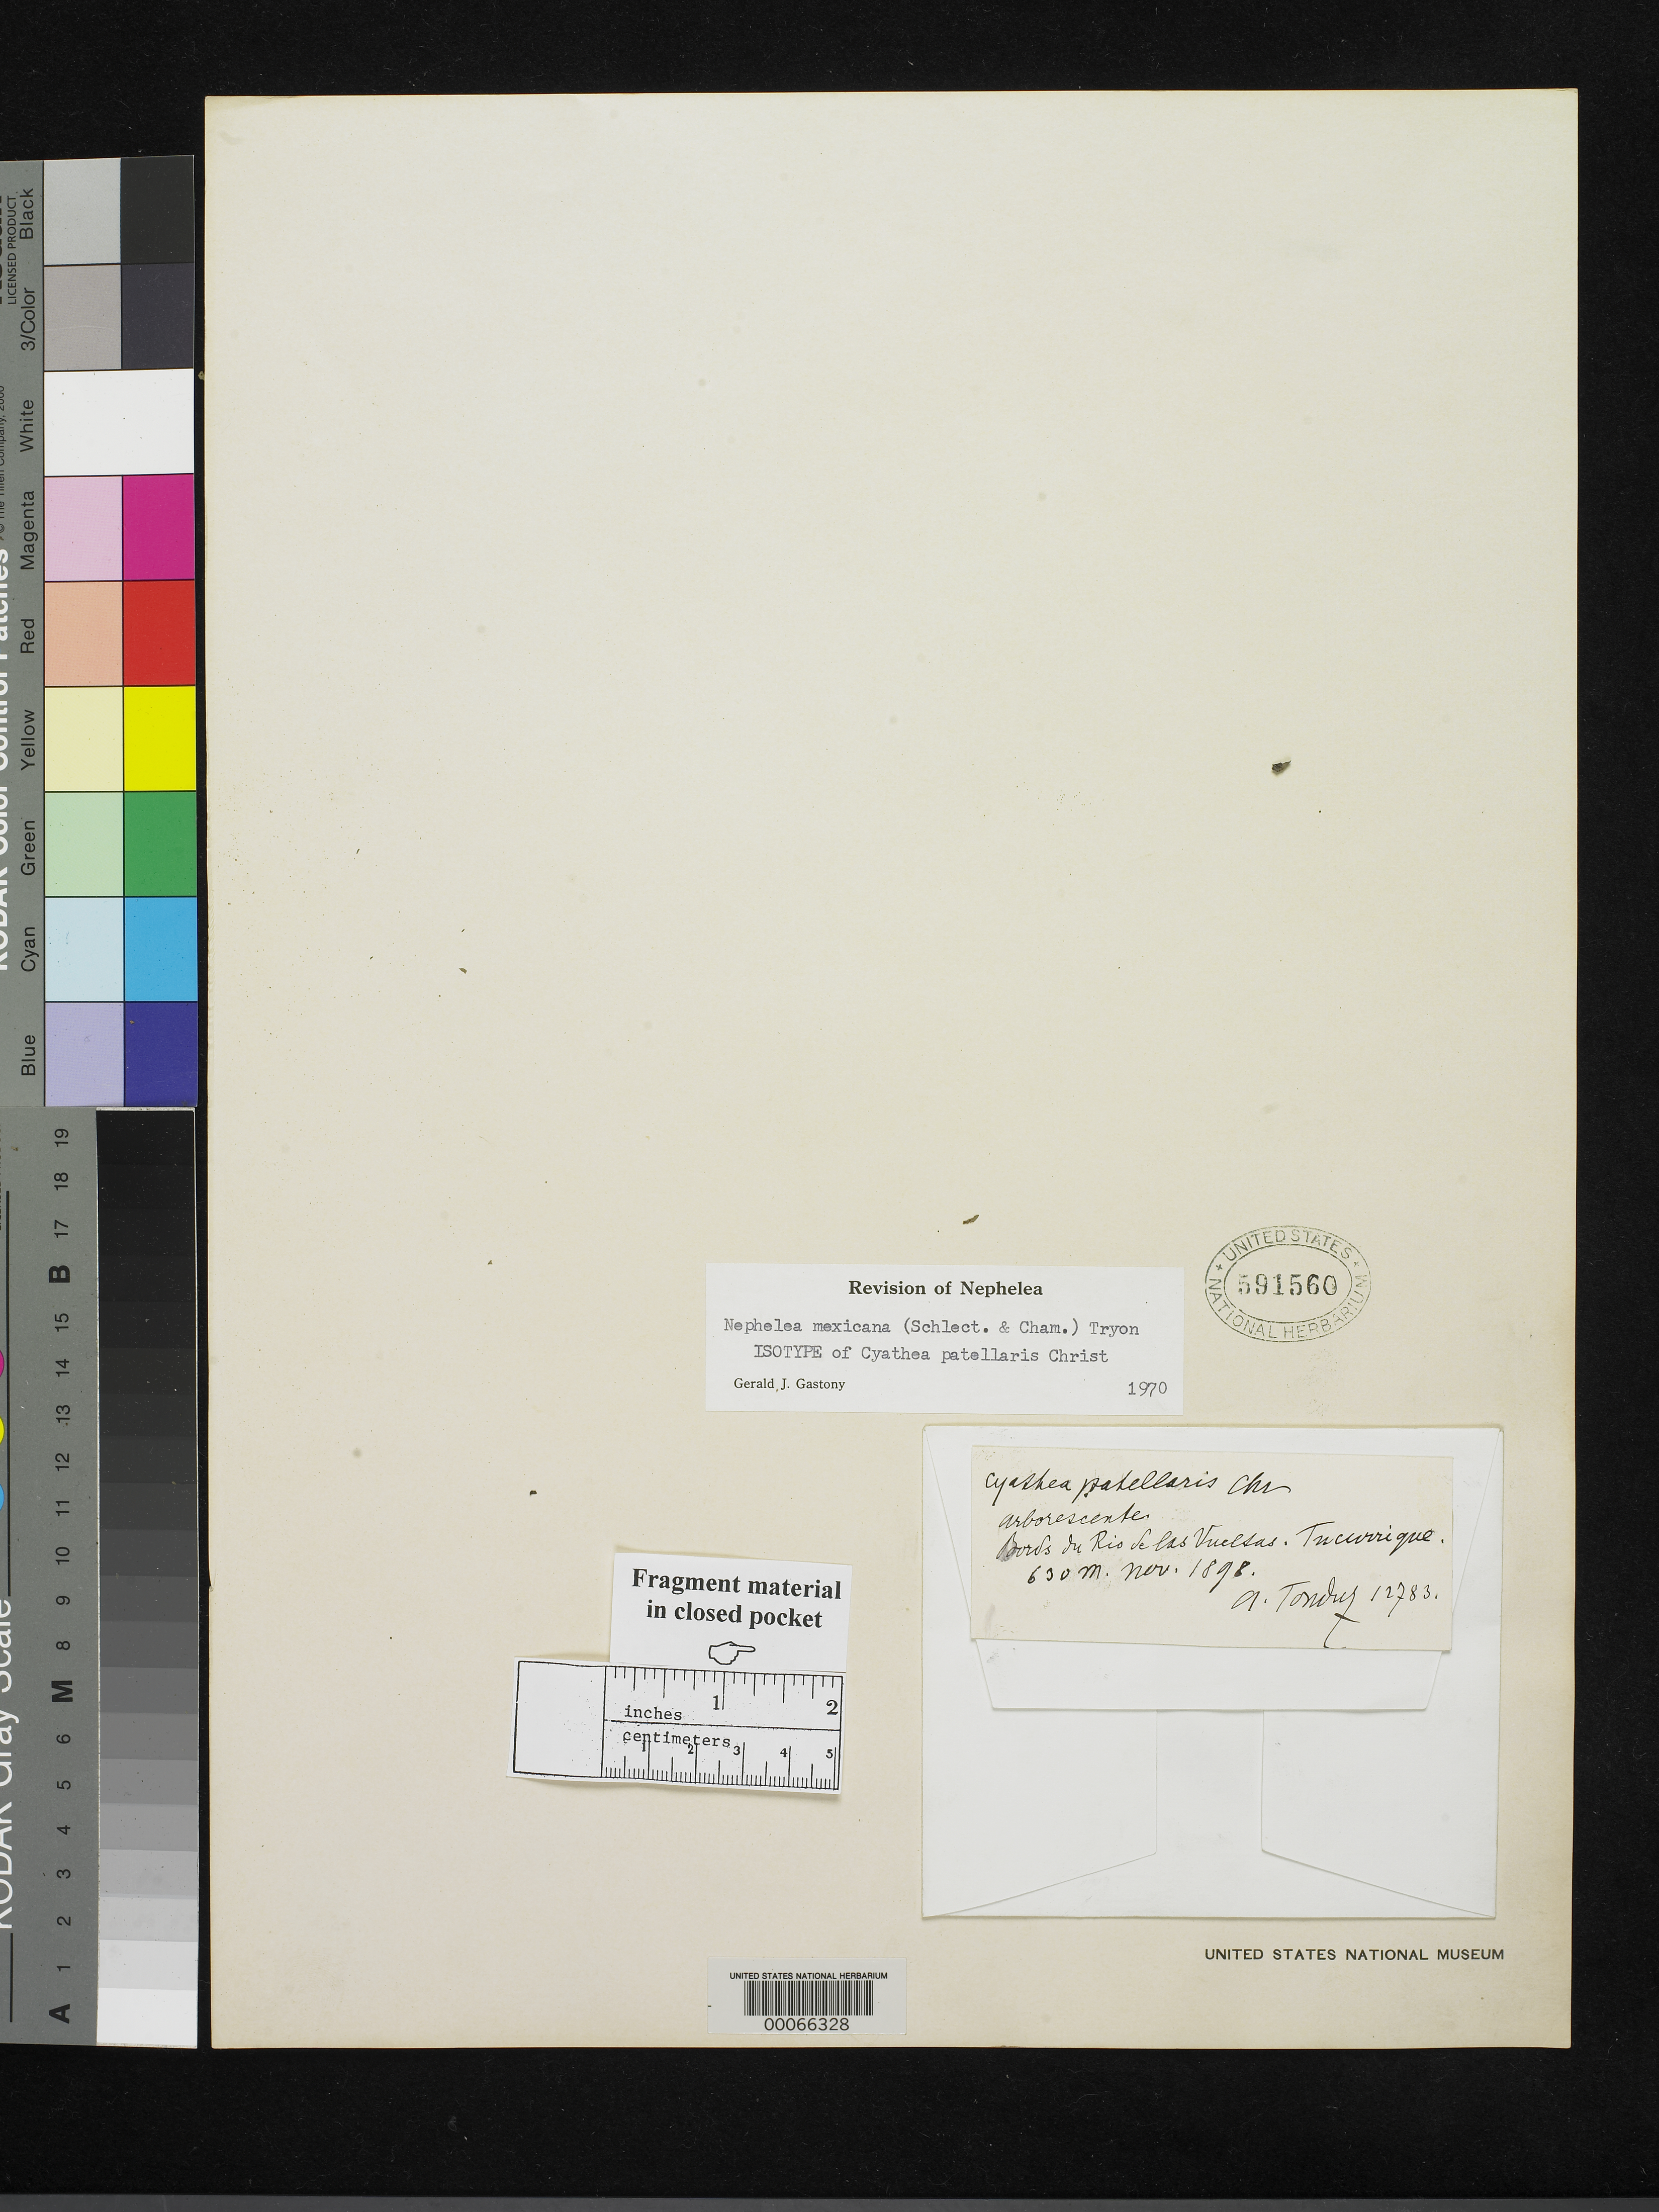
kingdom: Plantae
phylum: Tracheophyta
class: Polypodiopsida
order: Cyatheales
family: Cyatheaceae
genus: Cyathea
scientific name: Cyathea patellaris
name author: Christ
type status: Type Fragment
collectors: A. Tonduz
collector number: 12783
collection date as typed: Nov 1898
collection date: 1898-11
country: Costa Rica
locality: Bords de Rio de Las Vueltas, Tucurrique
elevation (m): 630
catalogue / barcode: US 591560